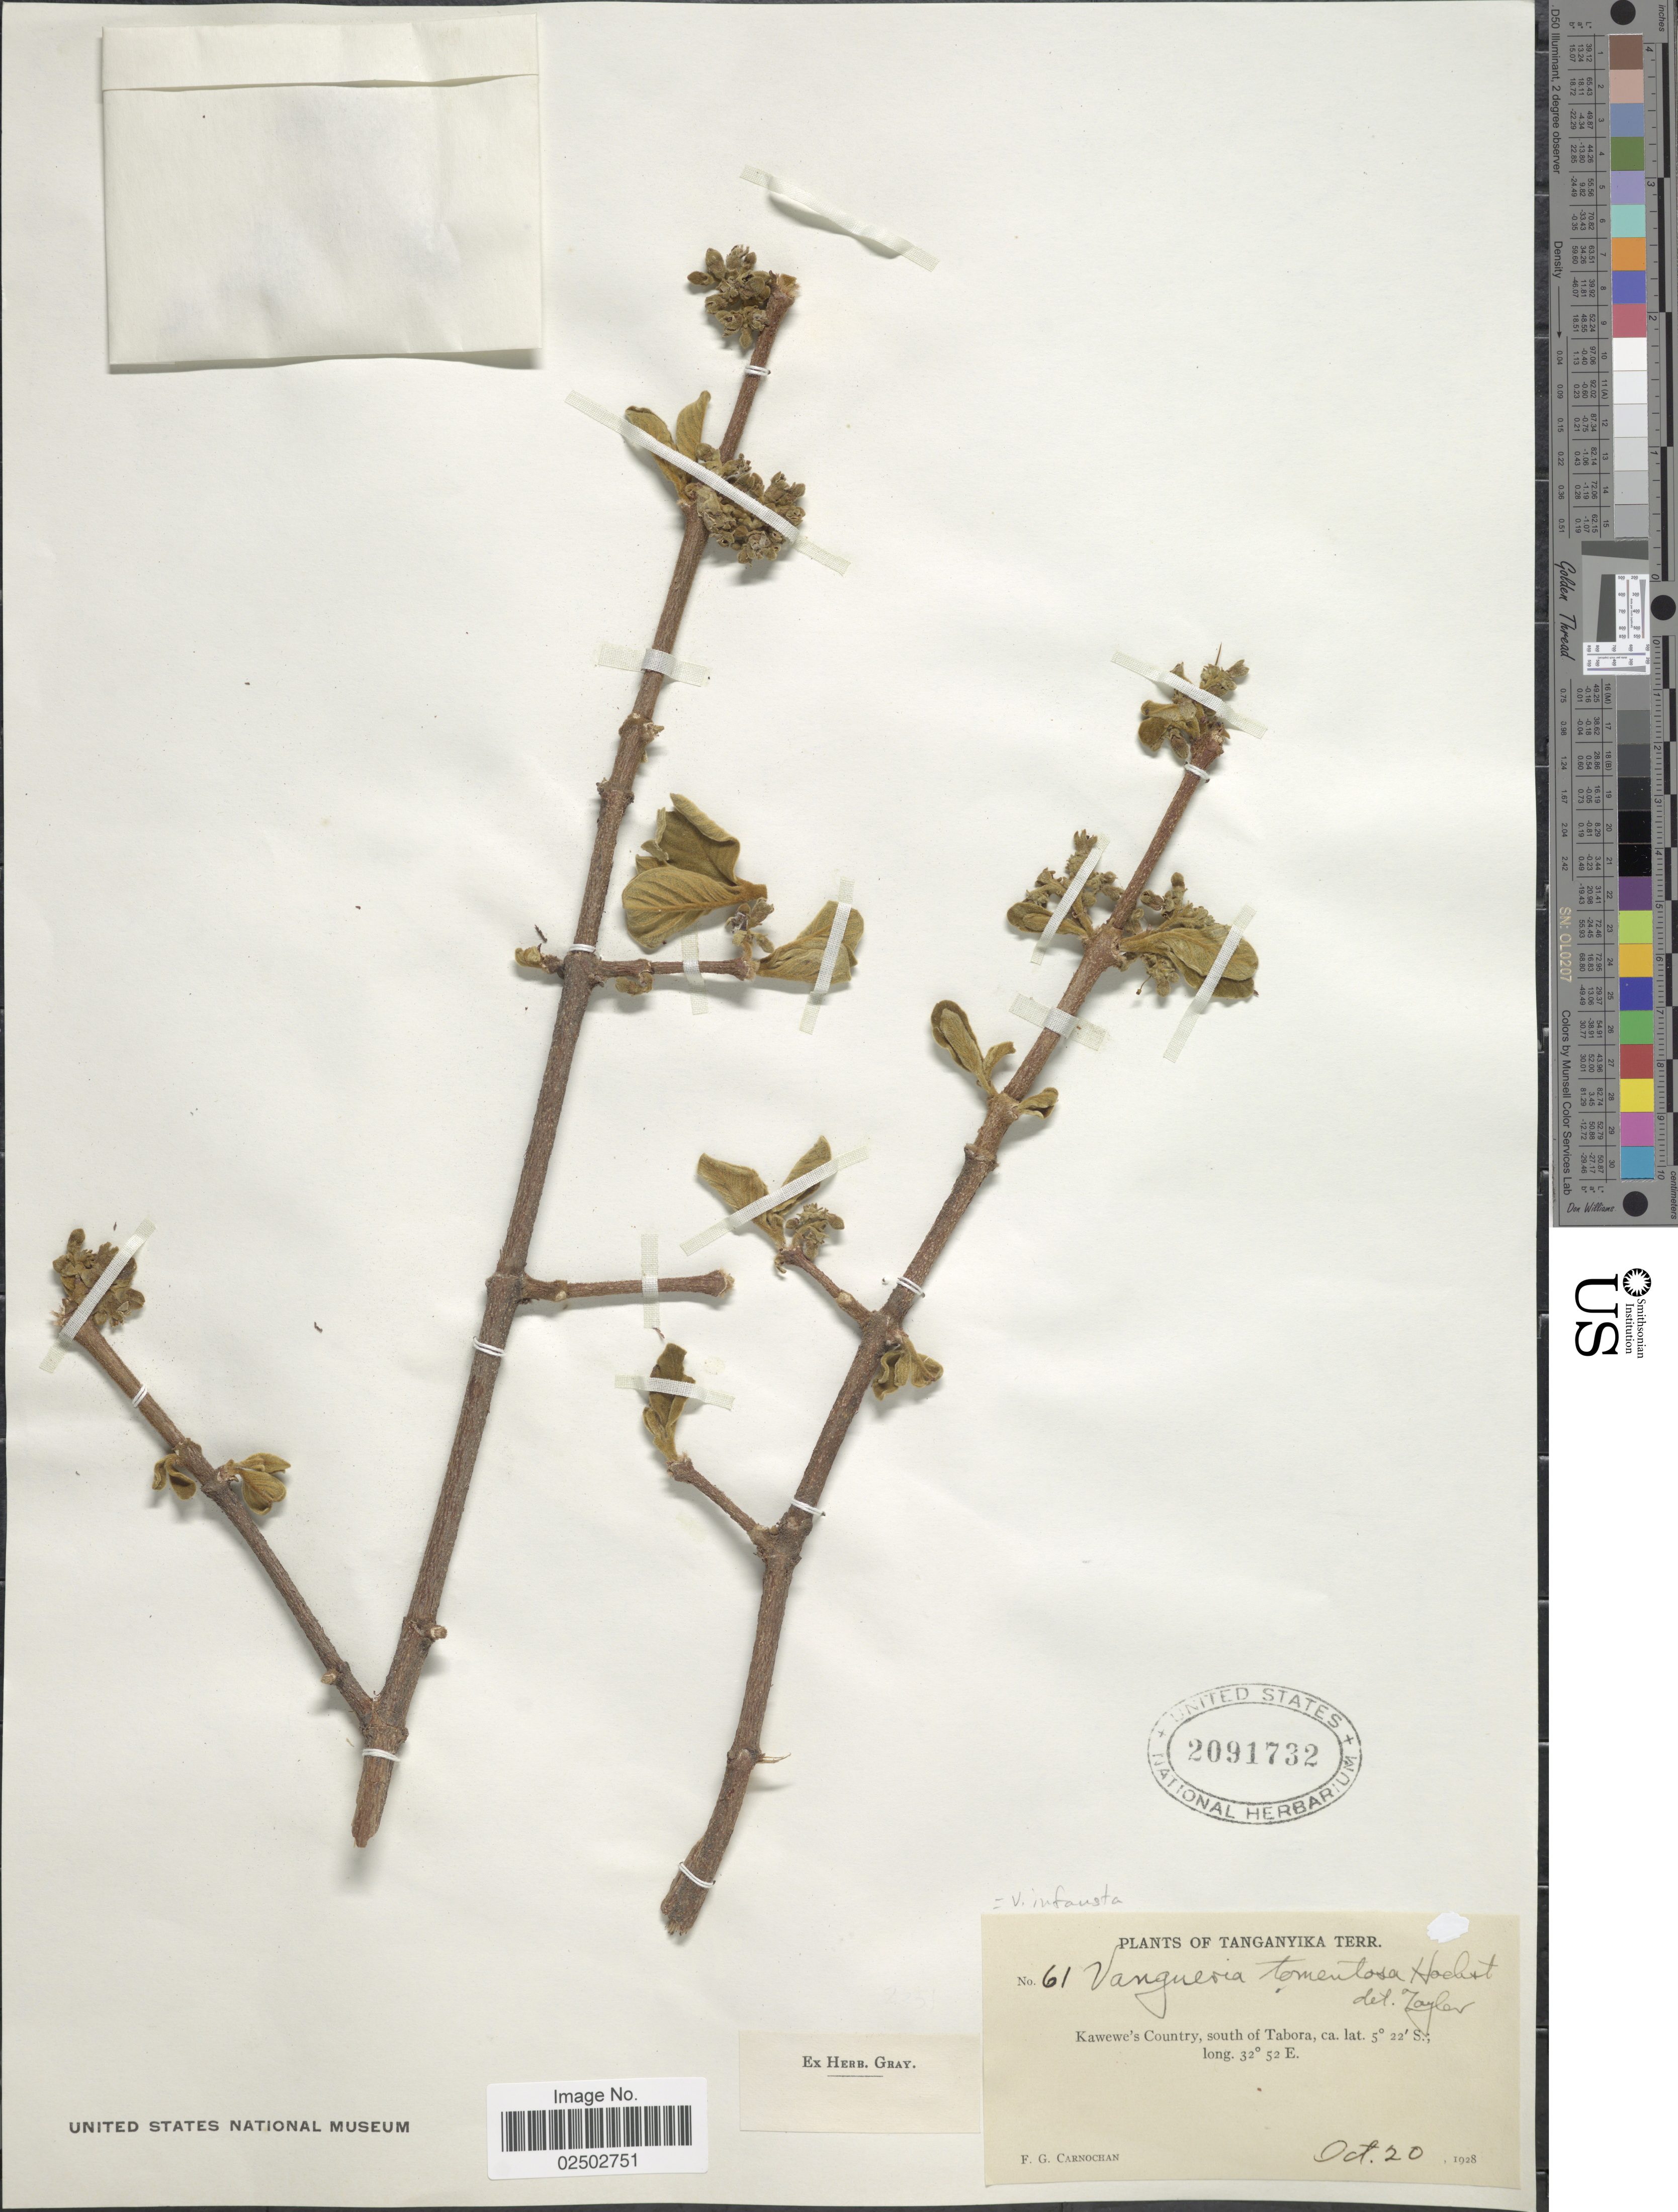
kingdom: Plantae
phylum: Tracheophyta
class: Magnoliopsida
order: Gentianales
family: Rubiaceae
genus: Vangueria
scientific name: Vangueria infausta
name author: D.G. Burch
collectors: F. Carnochan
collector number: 61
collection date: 1928-10-20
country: Tanzania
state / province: Tabora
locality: Tanganyika Terr. Kawewe's Country, south of Tabora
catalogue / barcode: US 2091732